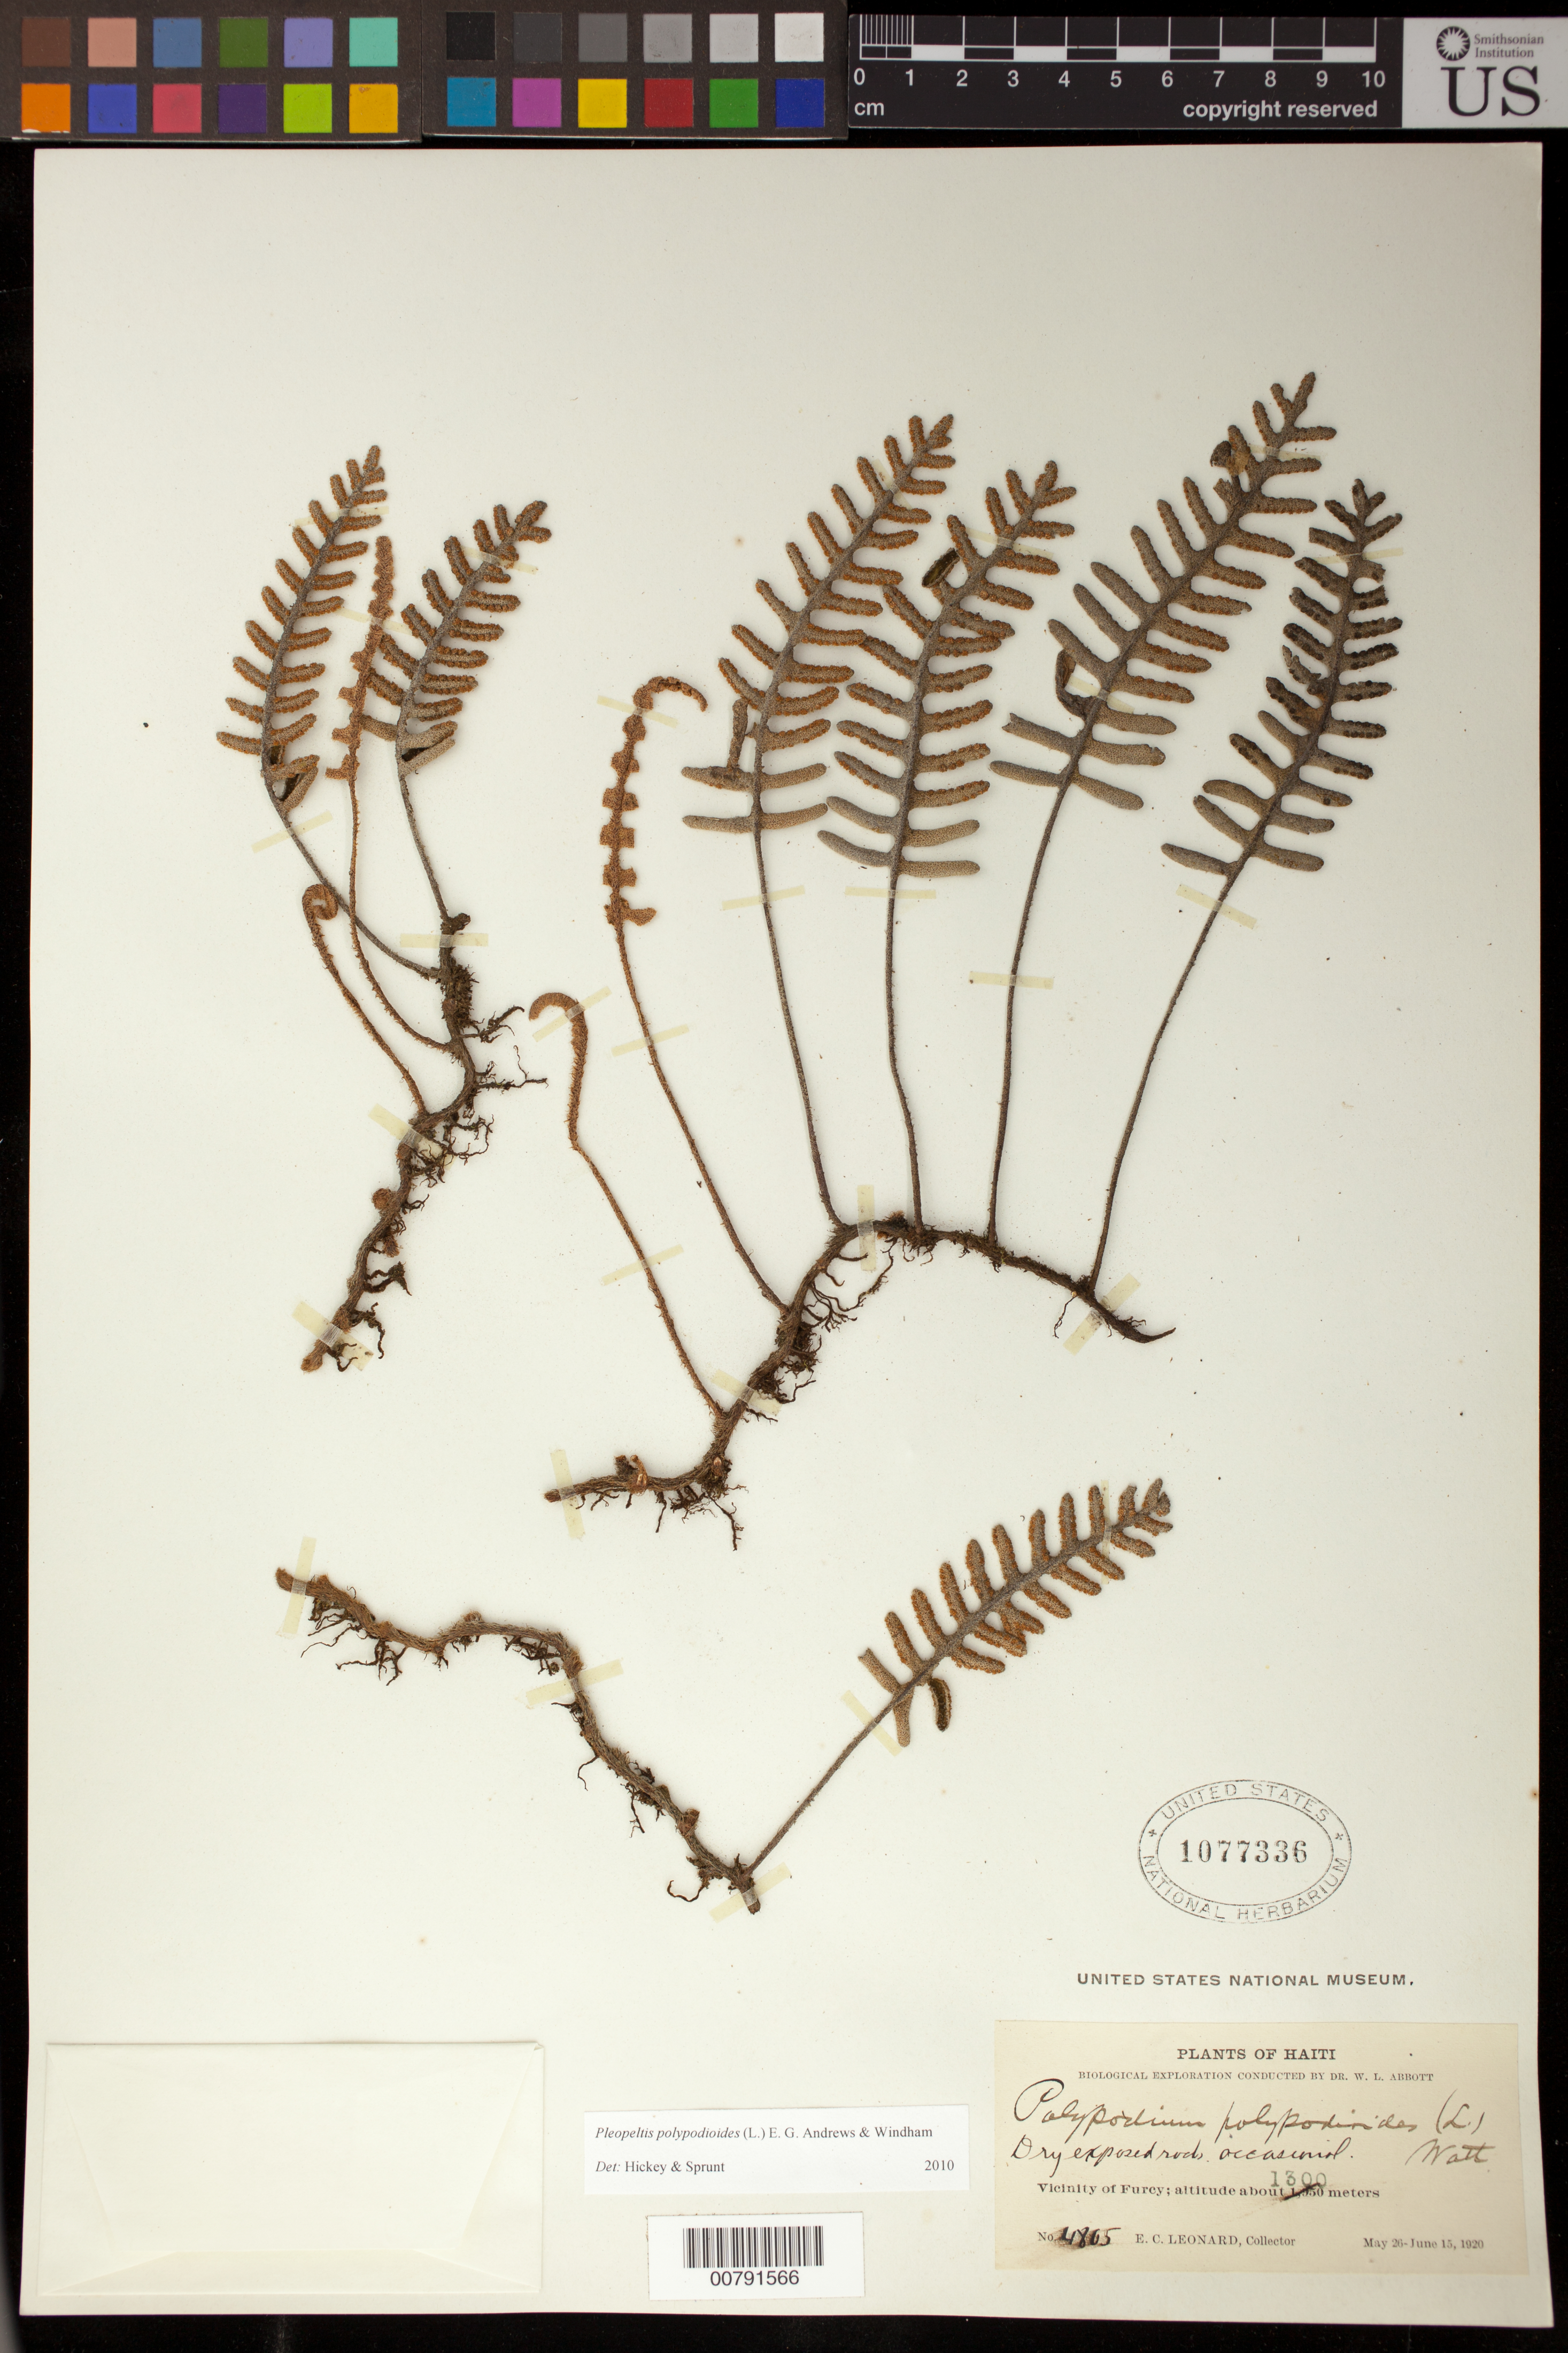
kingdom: Plantae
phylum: Tracheophyta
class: Polypodiopsida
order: Polypodiales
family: Polypodiaceae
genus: Pleopeltis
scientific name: Pleopeltis polypodioides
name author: (L.) E.G. Andrews & Windham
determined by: Hickey, R. J.; Sprunt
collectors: E. C. Leonard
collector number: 4805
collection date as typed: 26 May 1920 15 Jun 1920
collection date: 1920-05-26/1920-06-15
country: Haiti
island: Hispaniola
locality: Furcy vicinity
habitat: On dry exposed rock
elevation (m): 1300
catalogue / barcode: US 1077336